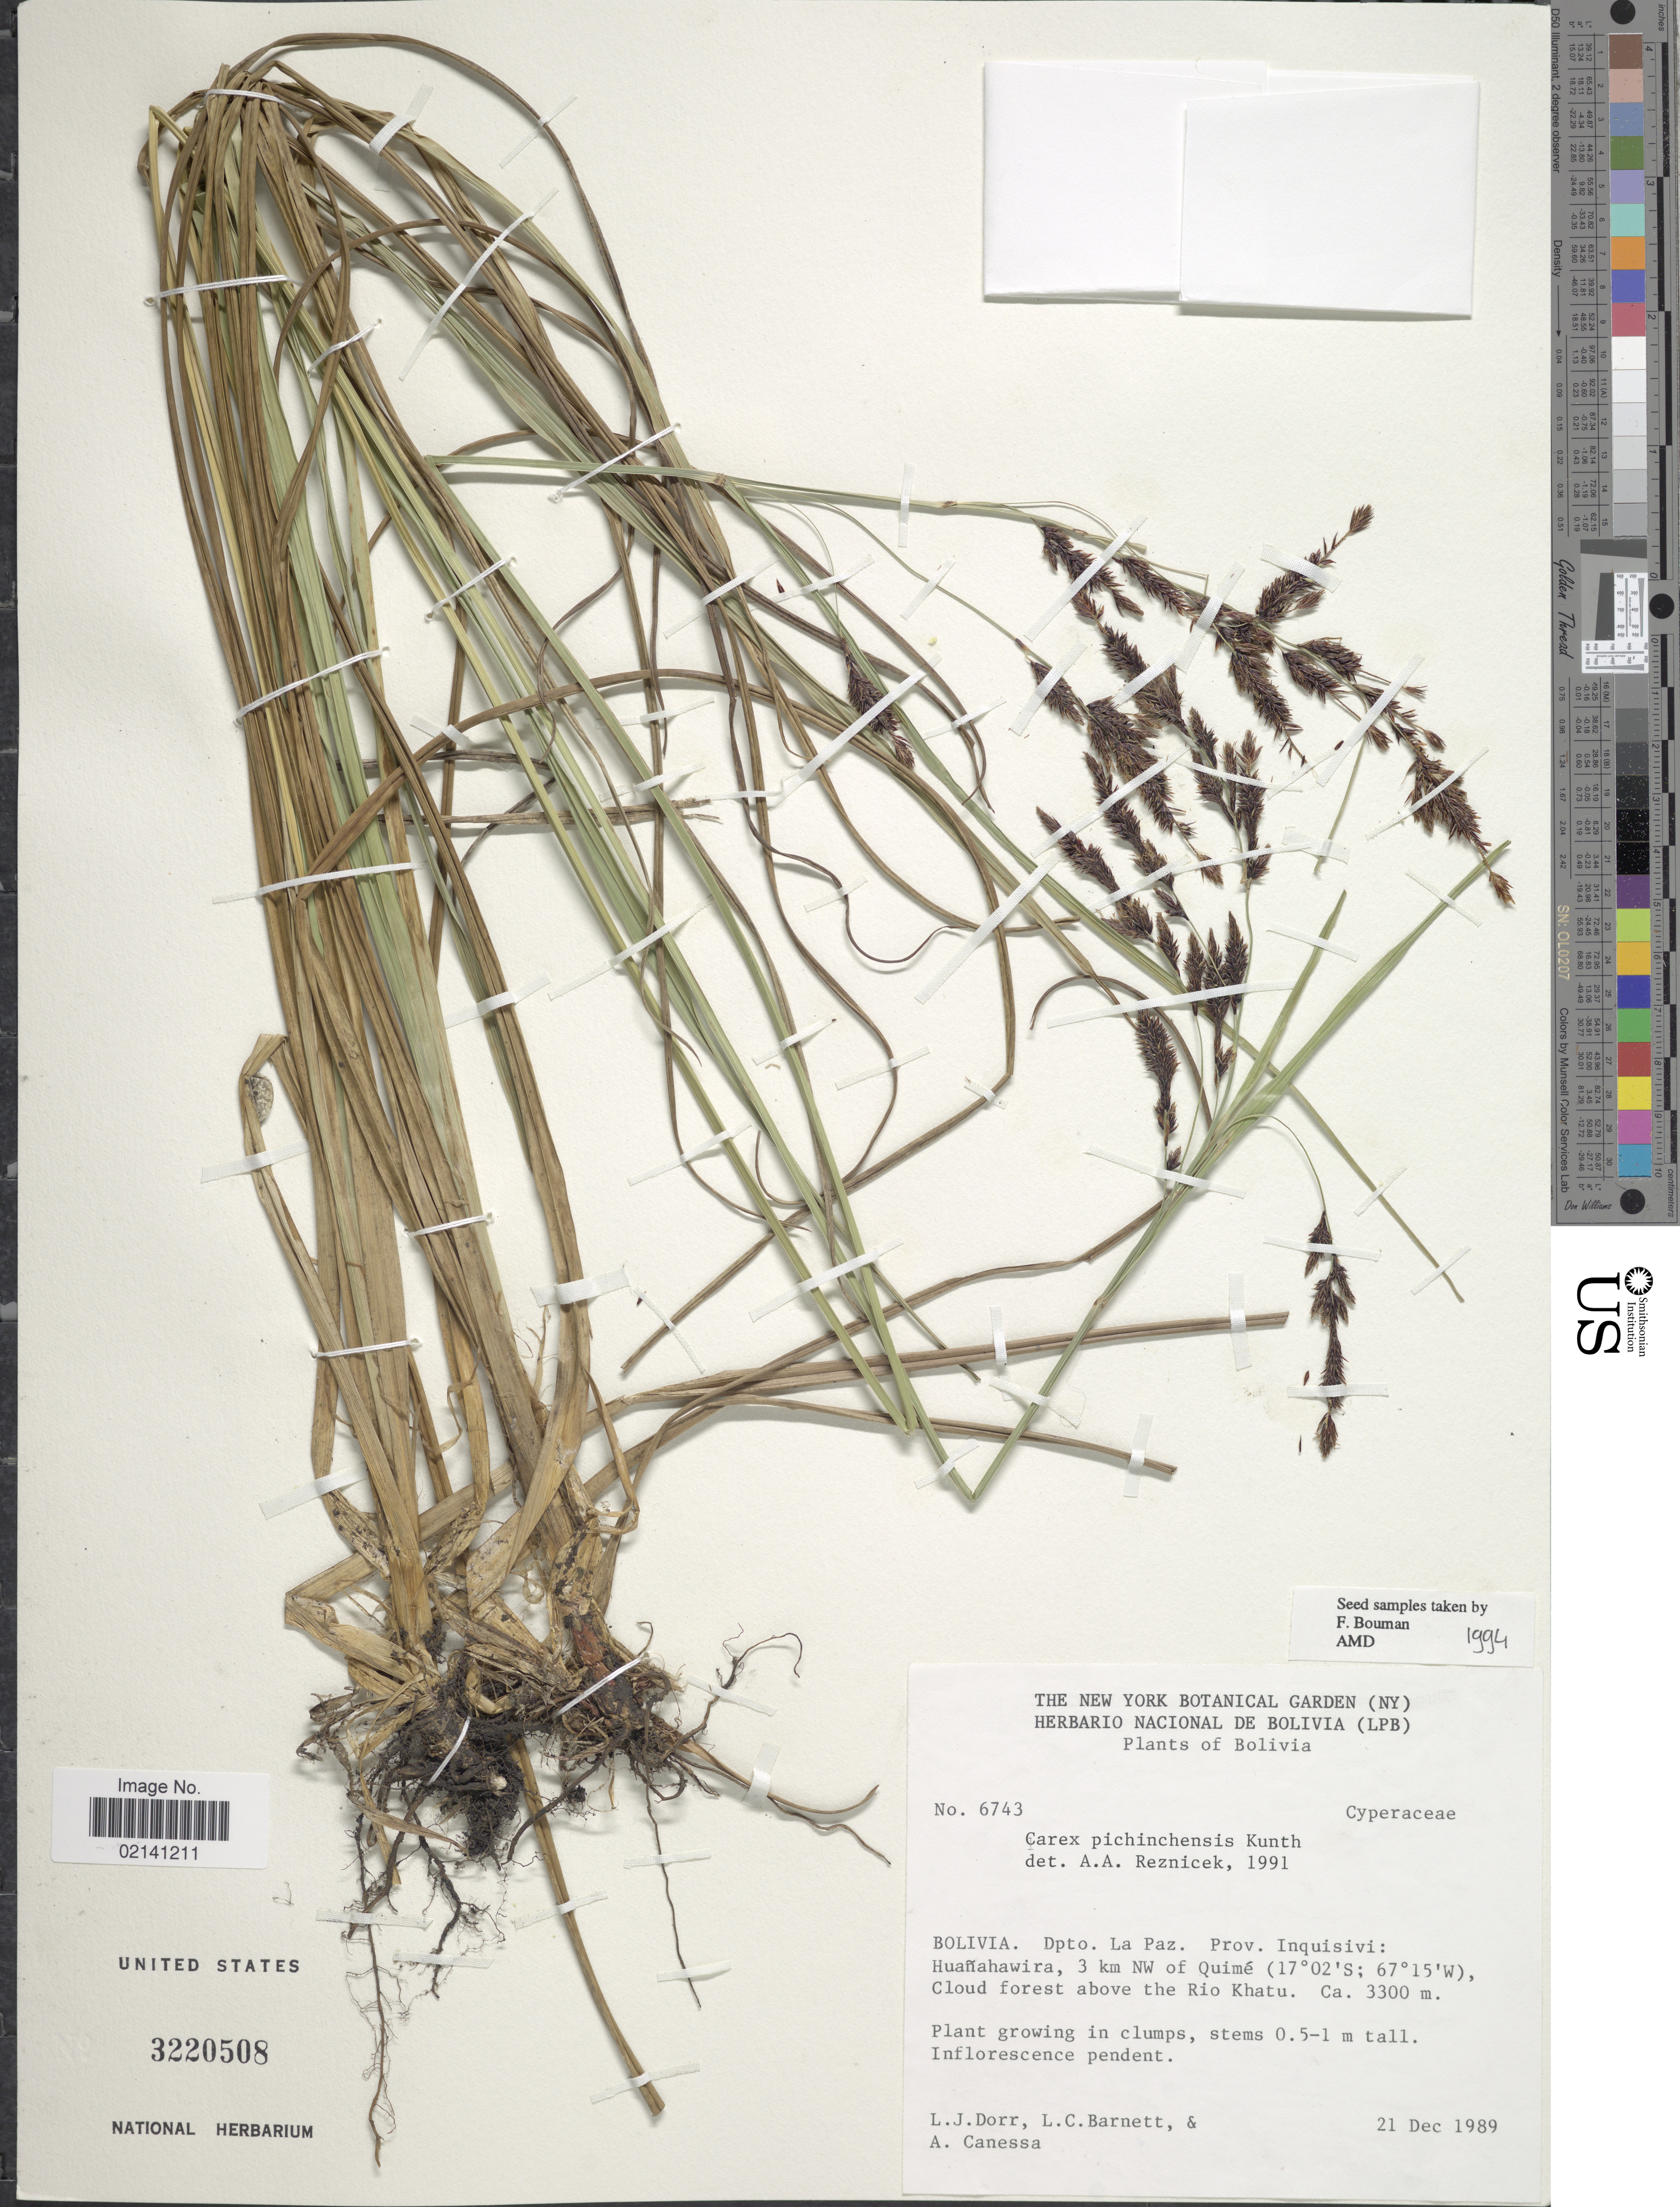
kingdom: Plantae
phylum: Tracheophyta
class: Liliopsida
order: Poales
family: Cyperaceae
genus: Carex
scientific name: Carex pichinchensis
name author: Kunth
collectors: L. J. Dorr, L. C. Barnett & A. Canessa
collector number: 6743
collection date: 1989-12-21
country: Bolivia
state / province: La Paz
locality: Prov. Inquisivi: Huanahawira, 3 km NW of Quime, cloud forest above the Rio Khatu.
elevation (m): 3300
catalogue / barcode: US 3220508